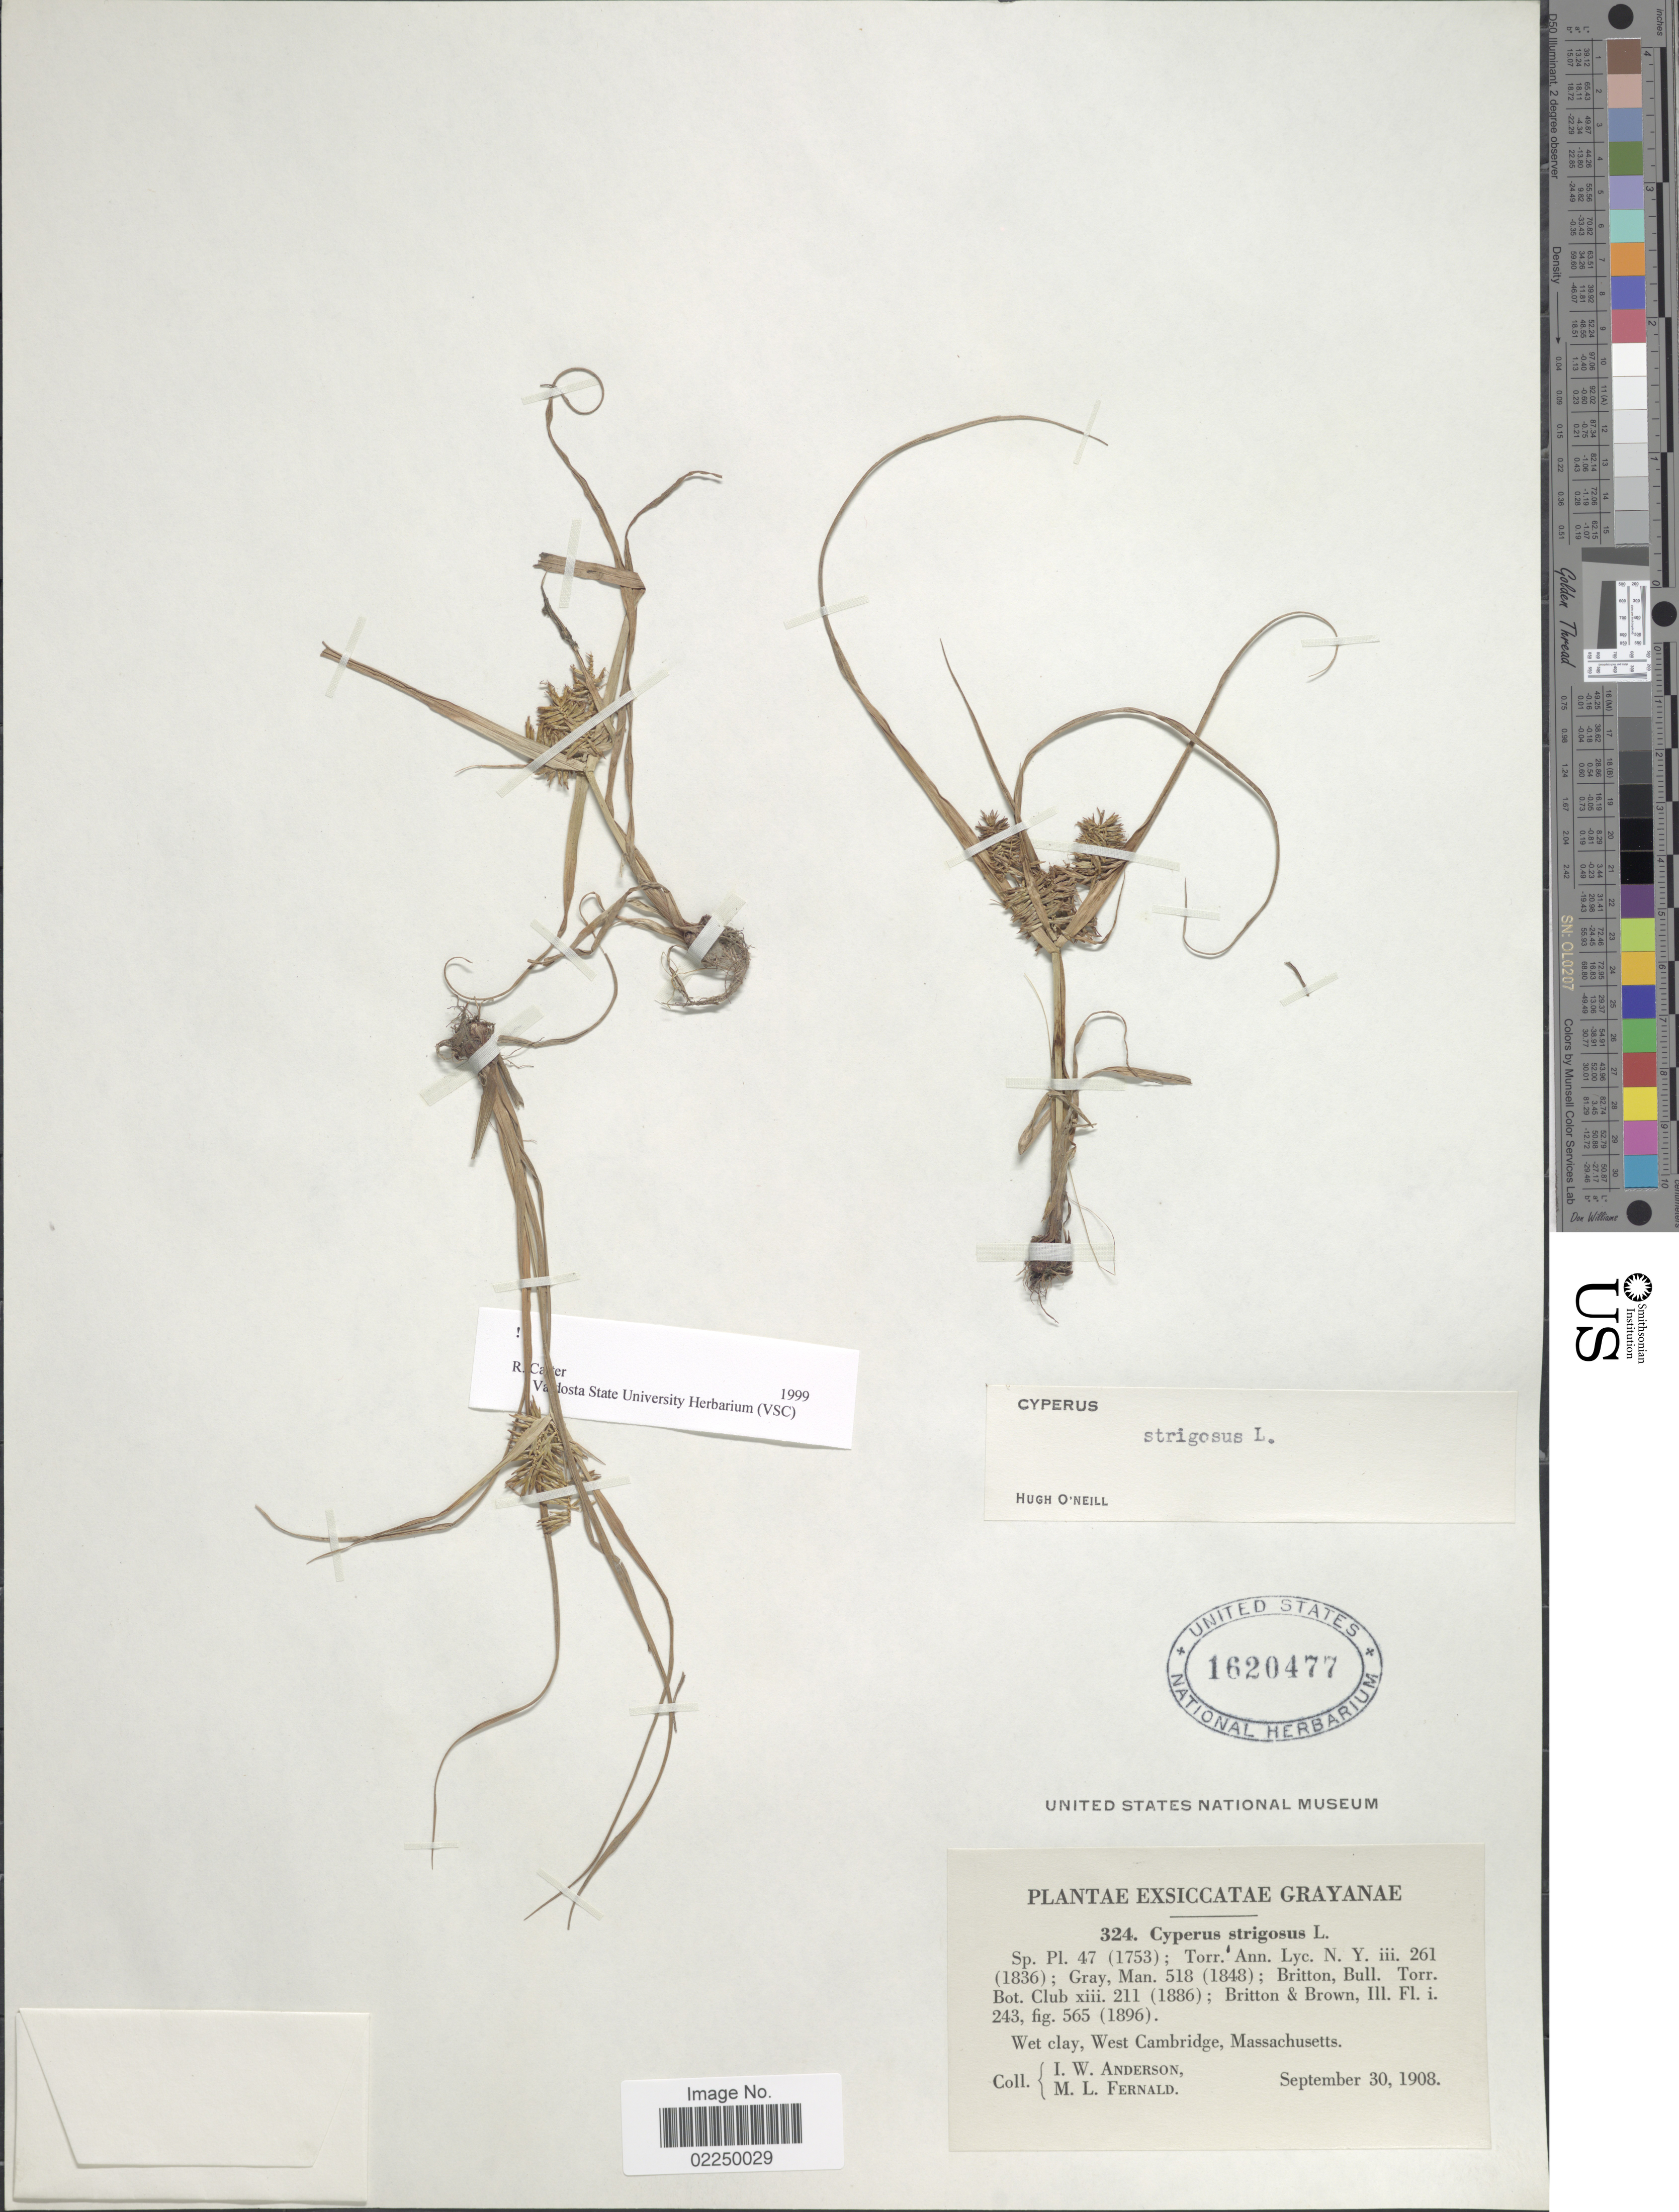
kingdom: Plantae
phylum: Tracheophyta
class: Liliopsida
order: Poales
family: Cyperaceae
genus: Cyperus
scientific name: Cyperus strigosus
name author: L.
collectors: I. Anderson & M. L. Fernald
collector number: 324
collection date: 1908-09-30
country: United States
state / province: Massachusetts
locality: Grayanae, wet clay, West Cambridge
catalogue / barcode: US 1620477